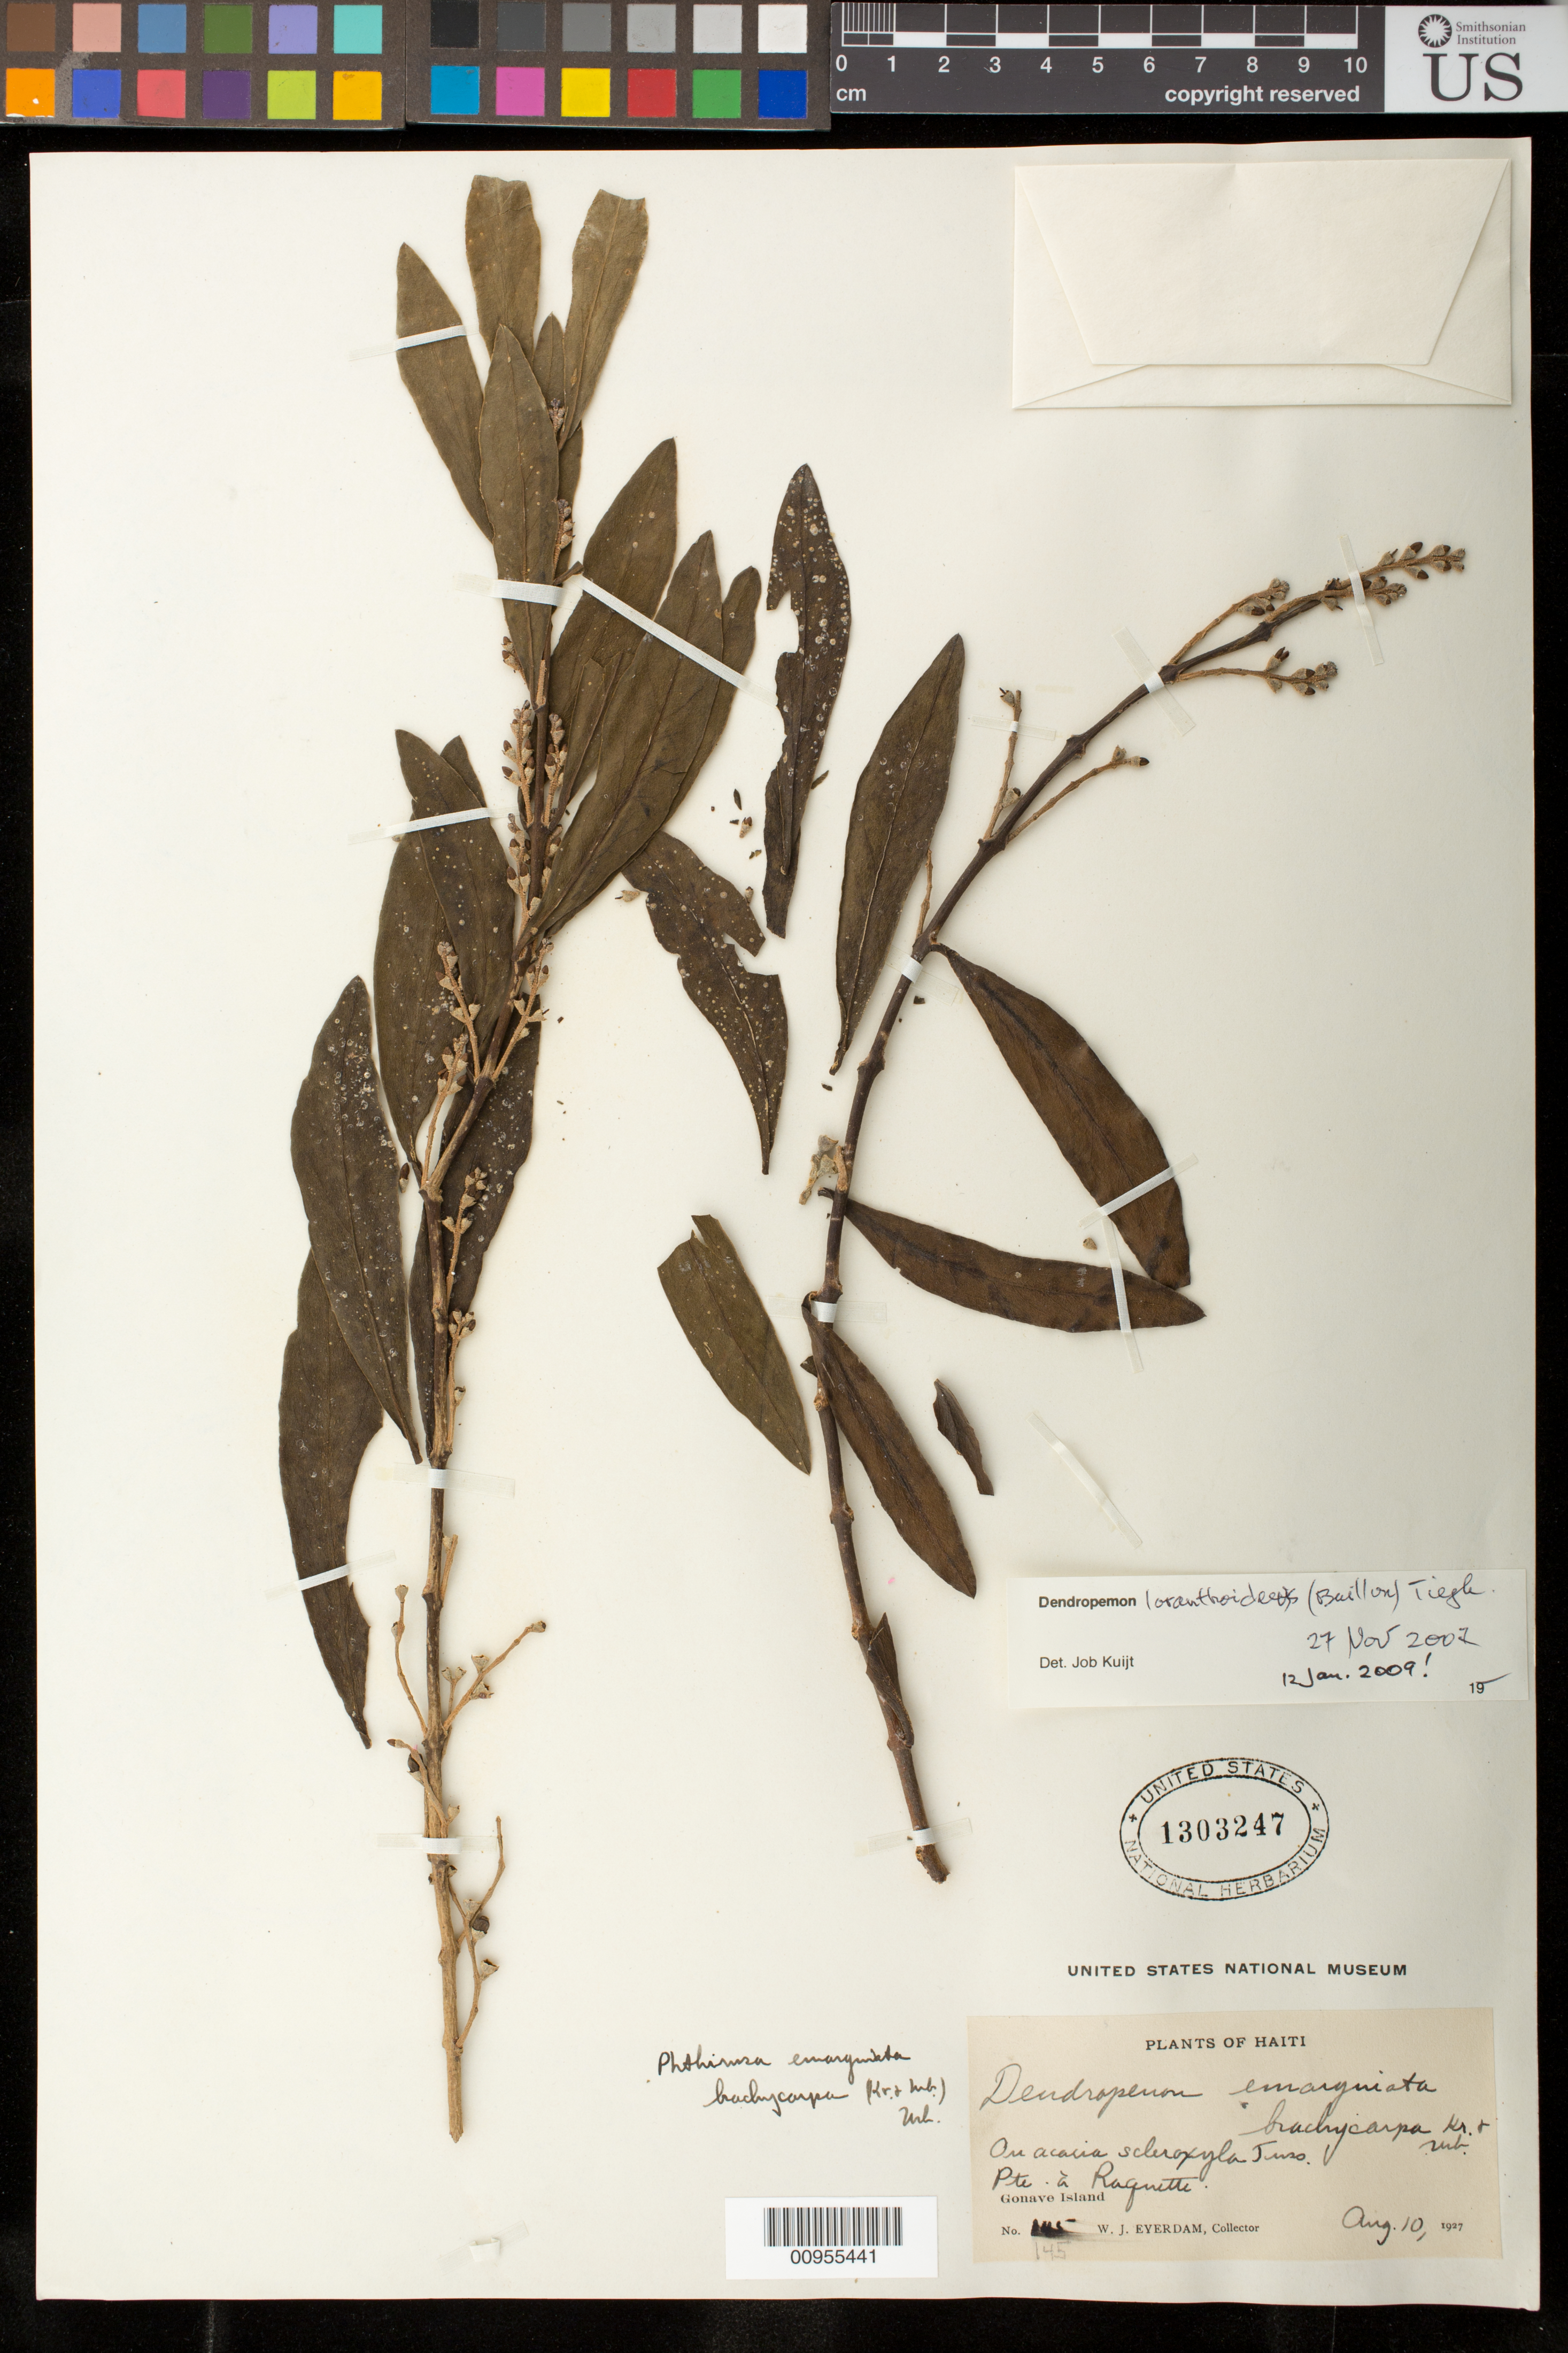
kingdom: Plantae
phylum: Tracheophyta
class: Magnoliopsida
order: Santalales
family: Loranthaceae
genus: Dendropemon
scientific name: Dendropemon emarginatus var. brachycarpus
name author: Krug & Urb.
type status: Isoneotype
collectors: W. J. Eyerdam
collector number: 145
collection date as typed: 10 Aug 1927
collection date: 1927-08-10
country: Haiti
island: Gonave Island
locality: Pte. à Raquette, Gonave Island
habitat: On Acacia scleroxyla Juss.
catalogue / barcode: US 1303247